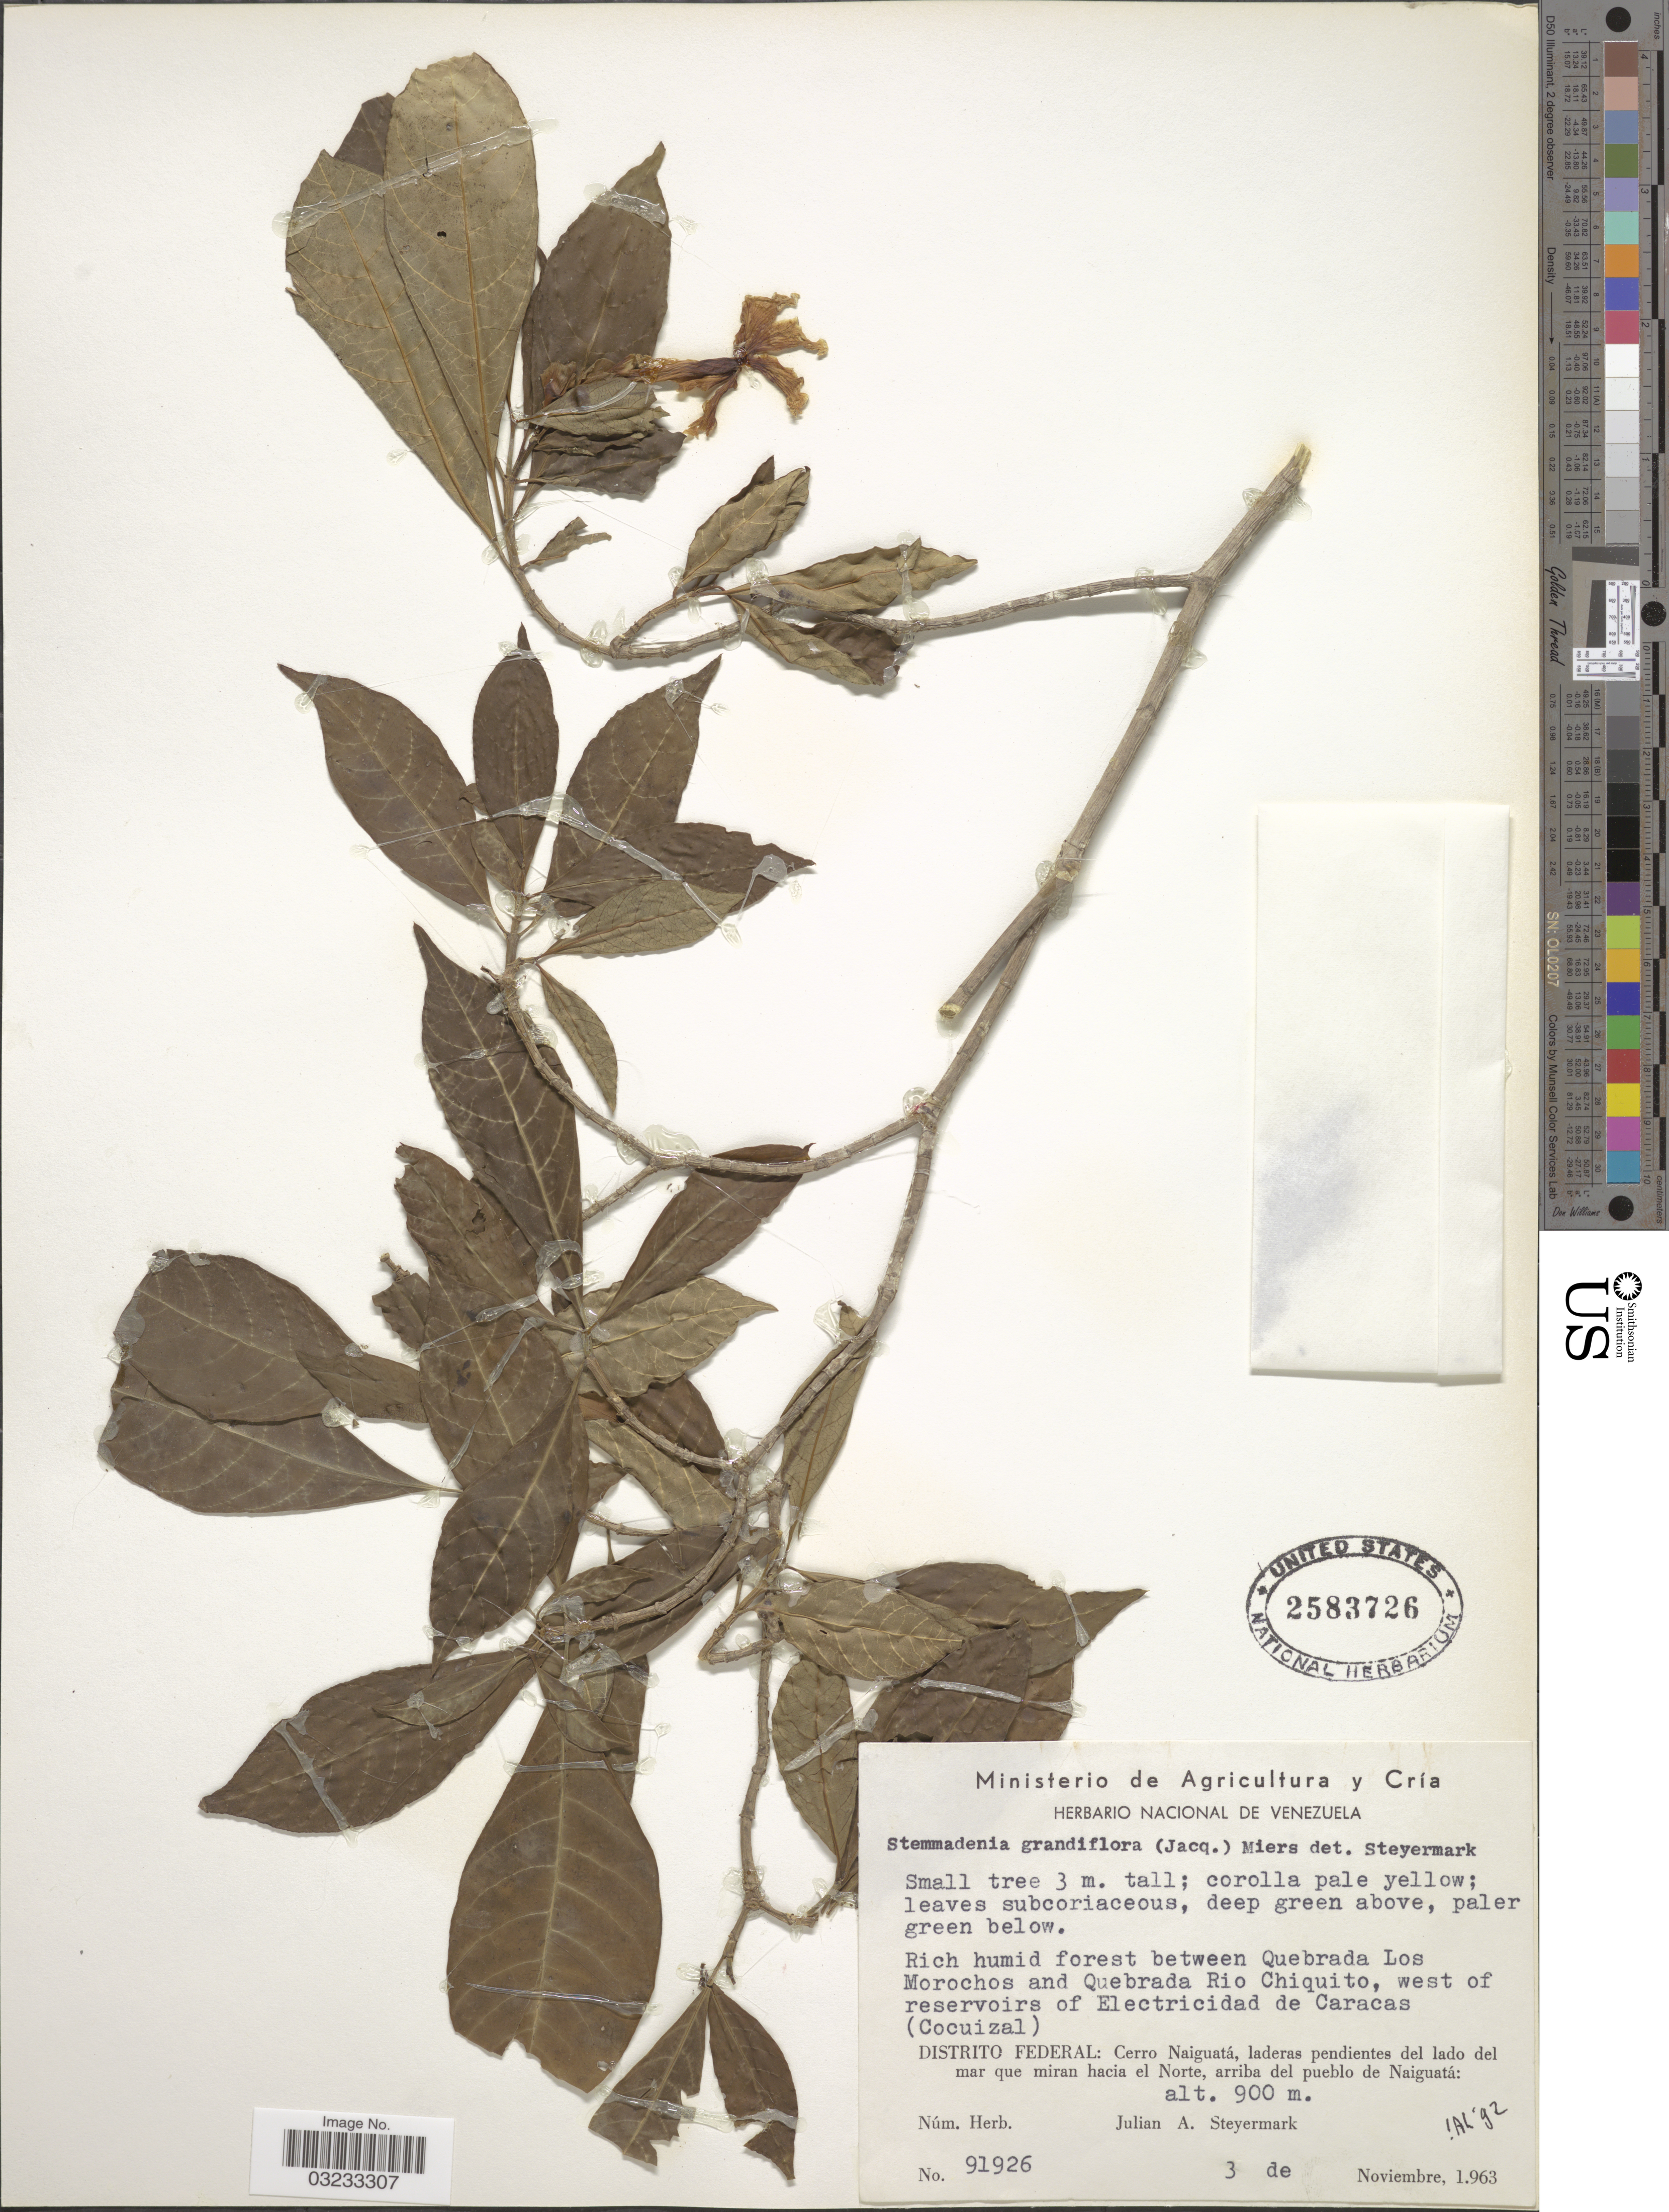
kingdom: Plantae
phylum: Tracheophyta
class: Magnoliopsida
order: Gentianales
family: Apocynaceae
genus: Stemmadenia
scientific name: Stemmadenia grandiflora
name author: (Jacq.) Miers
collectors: J. Steyermark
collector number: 91926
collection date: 1963-11-03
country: Venezuela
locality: Rich humid forest between Quebrada Los Morochos and Quebrada Rio Chiquito, west of reservoirs of Electricidad de Caracas (Cocuizal), Distrito Federal: Cerro Naiguatá, laderas pendientes del lado del mar que miran hacia el Norte, arriba del pueblo de Naiguatá.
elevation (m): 900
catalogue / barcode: US 2583726